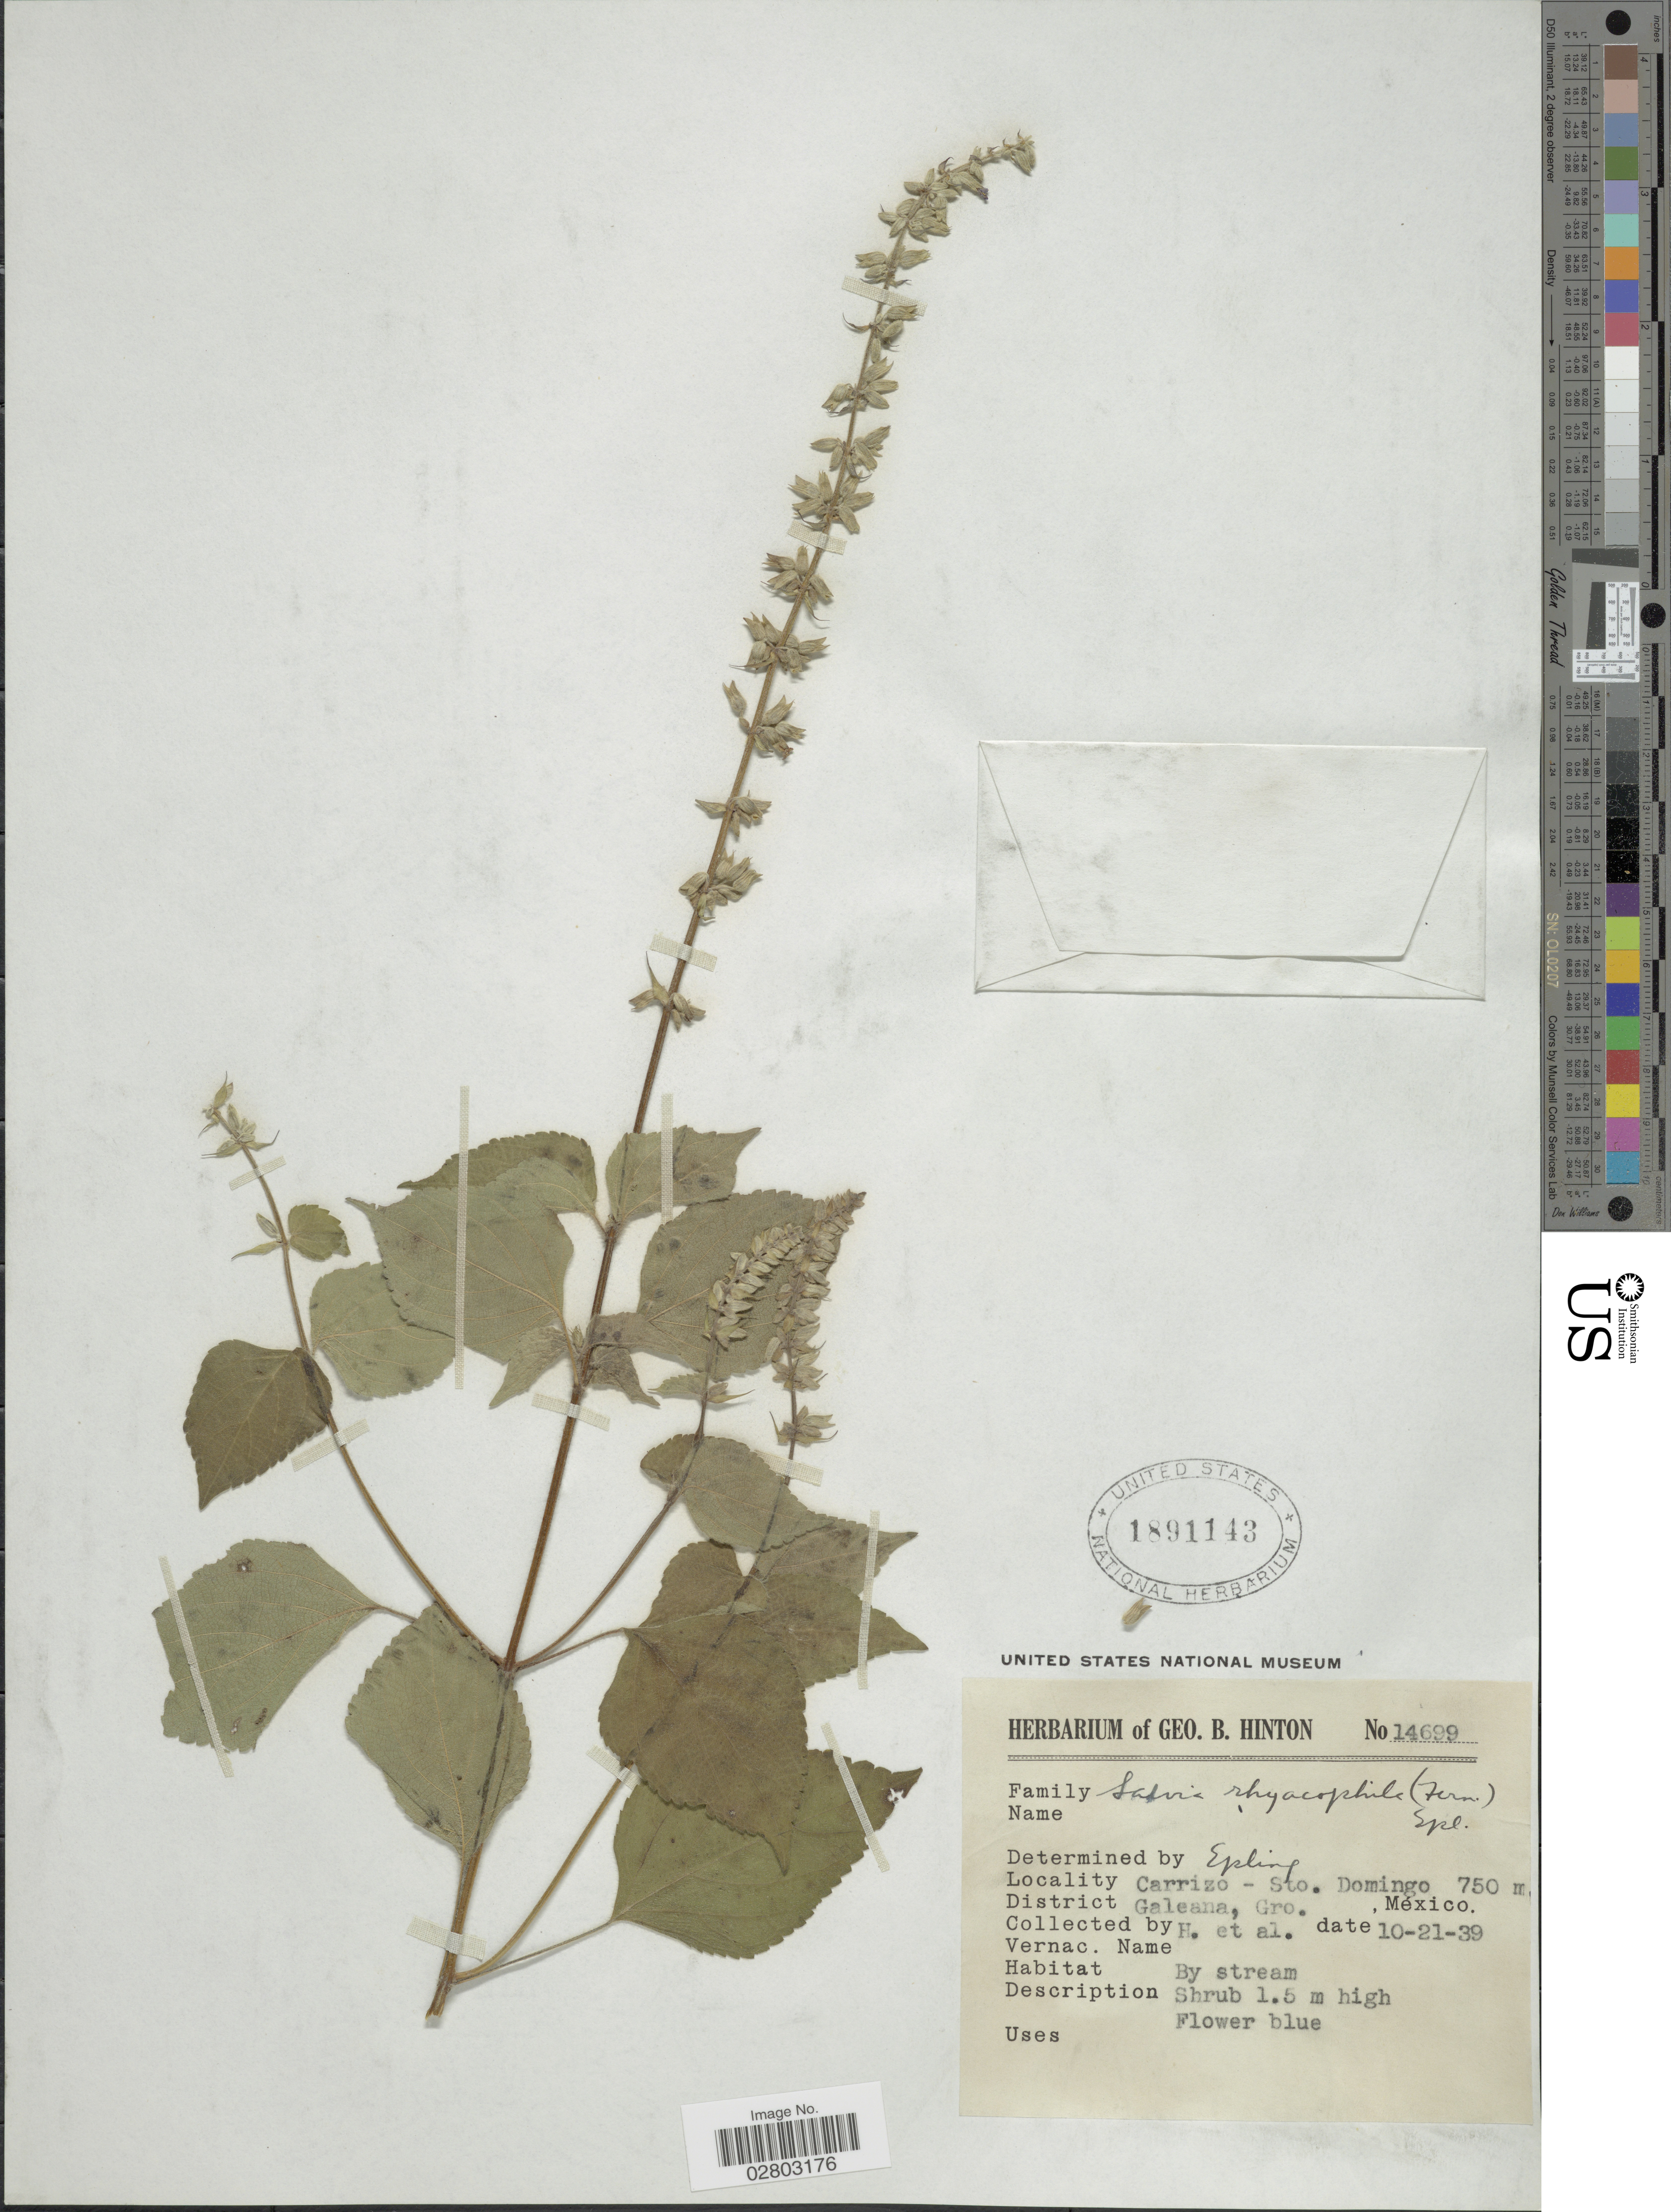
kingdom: Plantae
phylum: Tracheophyta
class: Magnoliopsida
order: Lamiales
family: Lamiaceae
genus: Salvia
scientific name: Salvia rhyacophila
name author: (Fernald) Epling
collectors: G. B. Hinton & et al.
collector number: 14699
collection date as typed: Transcribed d/m/y: 21/10/39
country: Mexico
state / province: Guerrero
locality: Carrizo-Sto. Domingo, District Galeana.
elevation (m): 750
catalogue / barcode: US 1891143